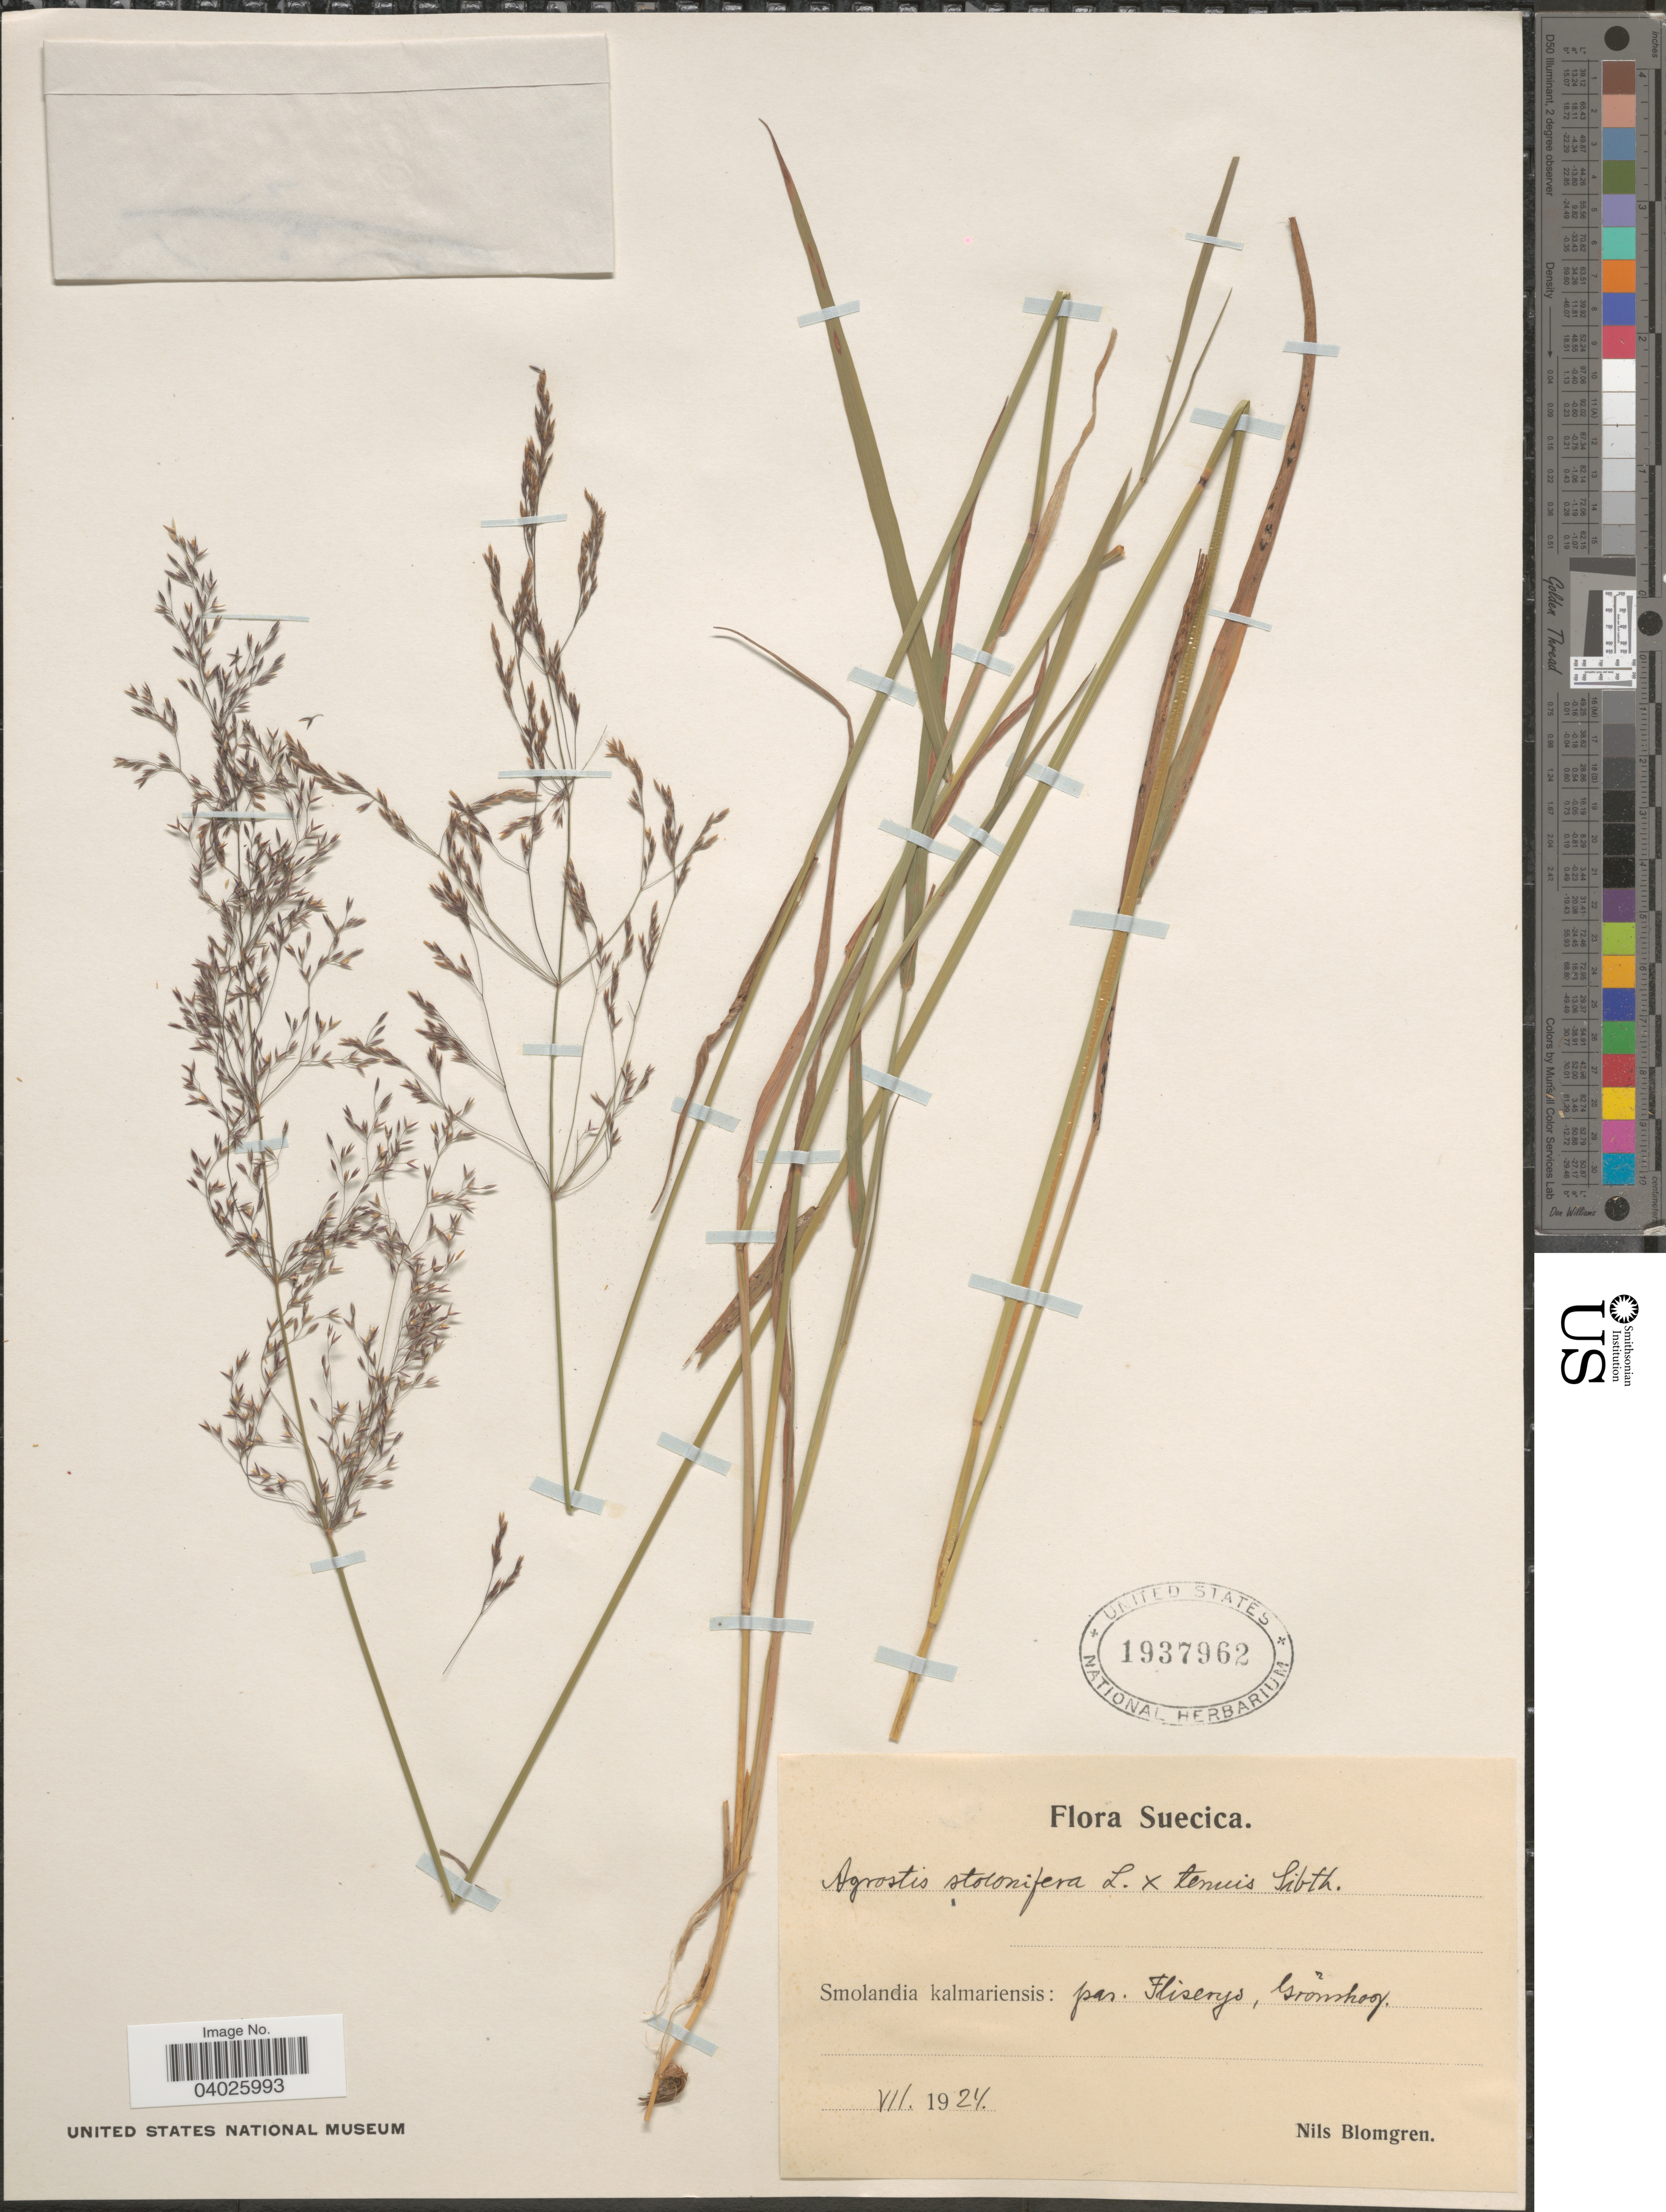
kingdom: Plantae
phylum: Tracheophyta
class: Liliopsida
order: Poales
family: Poaceae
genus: Agrostis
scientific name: Agrostis sp.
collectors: N. Blomgren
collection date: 1924-07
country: Sweden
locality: Suecica. Smolandia kalmariensis: par. Fliseryd, Grönskog.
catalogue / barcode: US 1937962